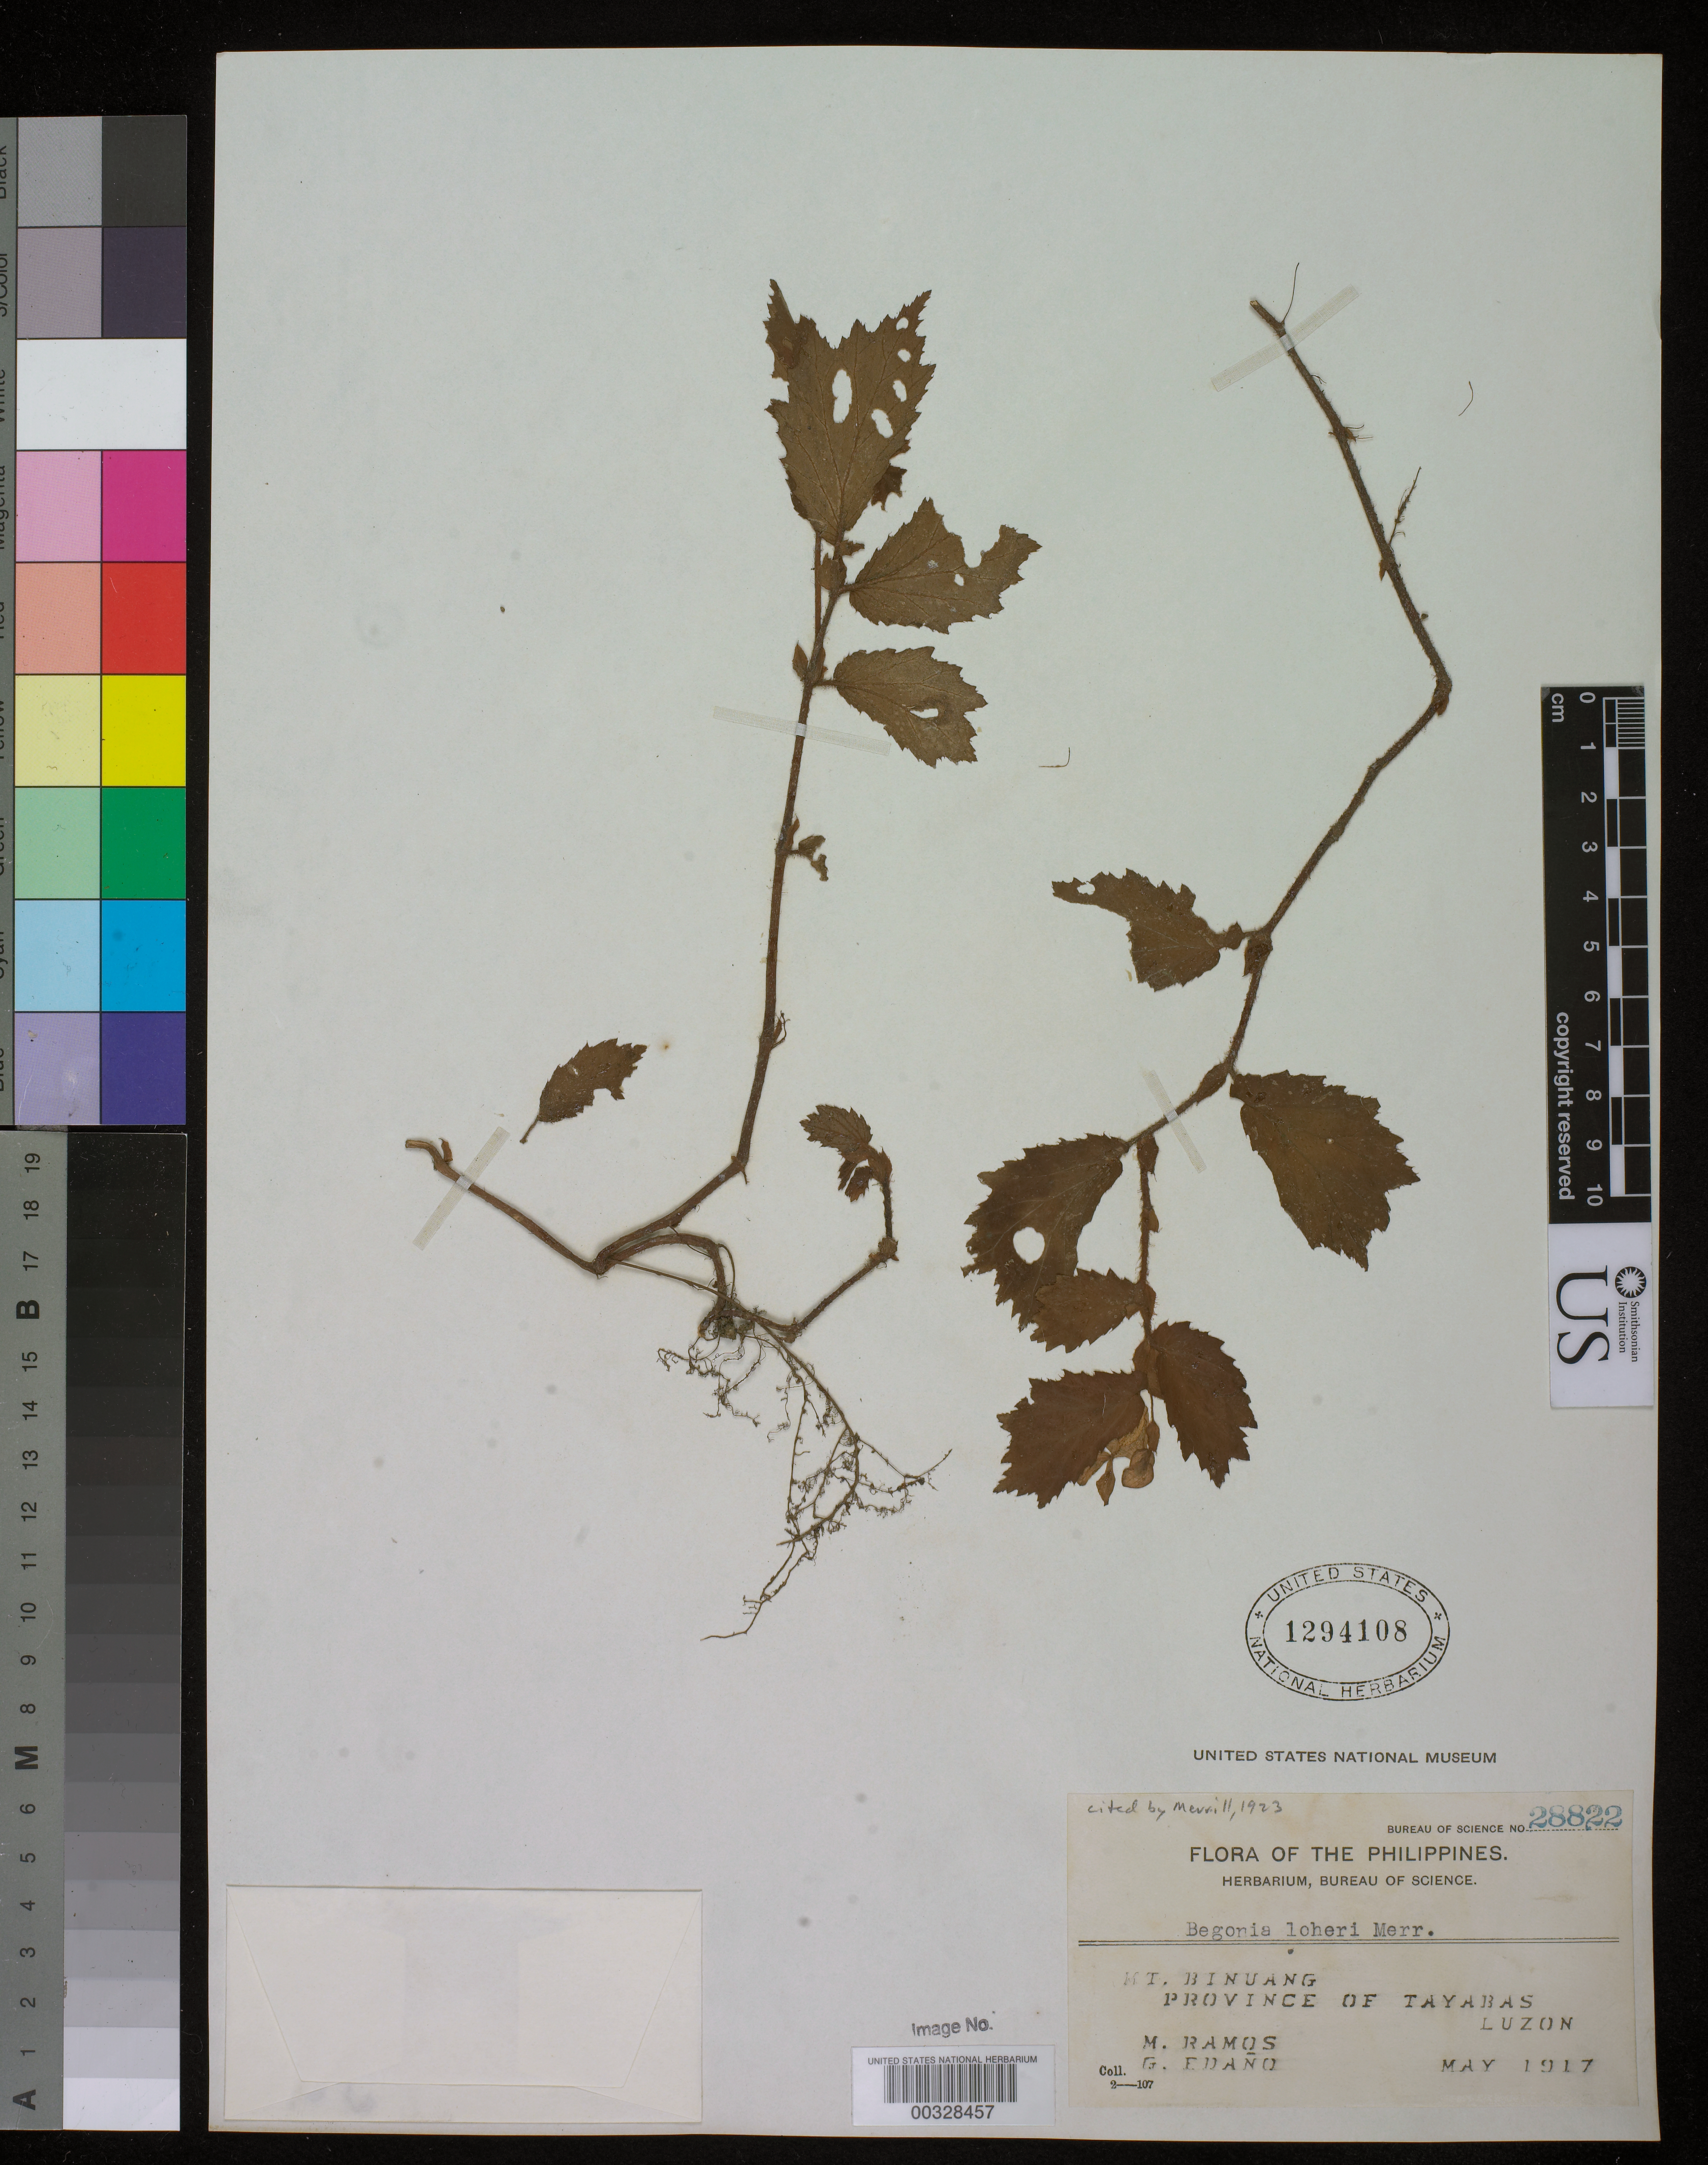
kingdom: Plantae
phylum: Tracheophyta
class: Magnoliopsida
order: Cucurbitales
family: Begoniaceae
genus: Begonia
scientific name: Begonia loheri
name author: Merr.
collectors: M. Ramos & G. E. Edaño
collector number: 28822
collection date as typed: May 1917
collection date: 1917-05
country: Philippines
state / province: Calabarzon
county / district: Quezon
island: Luzon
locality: Mt. binuang, tayabas prov. [= quezon province]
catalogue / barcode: US 1294108